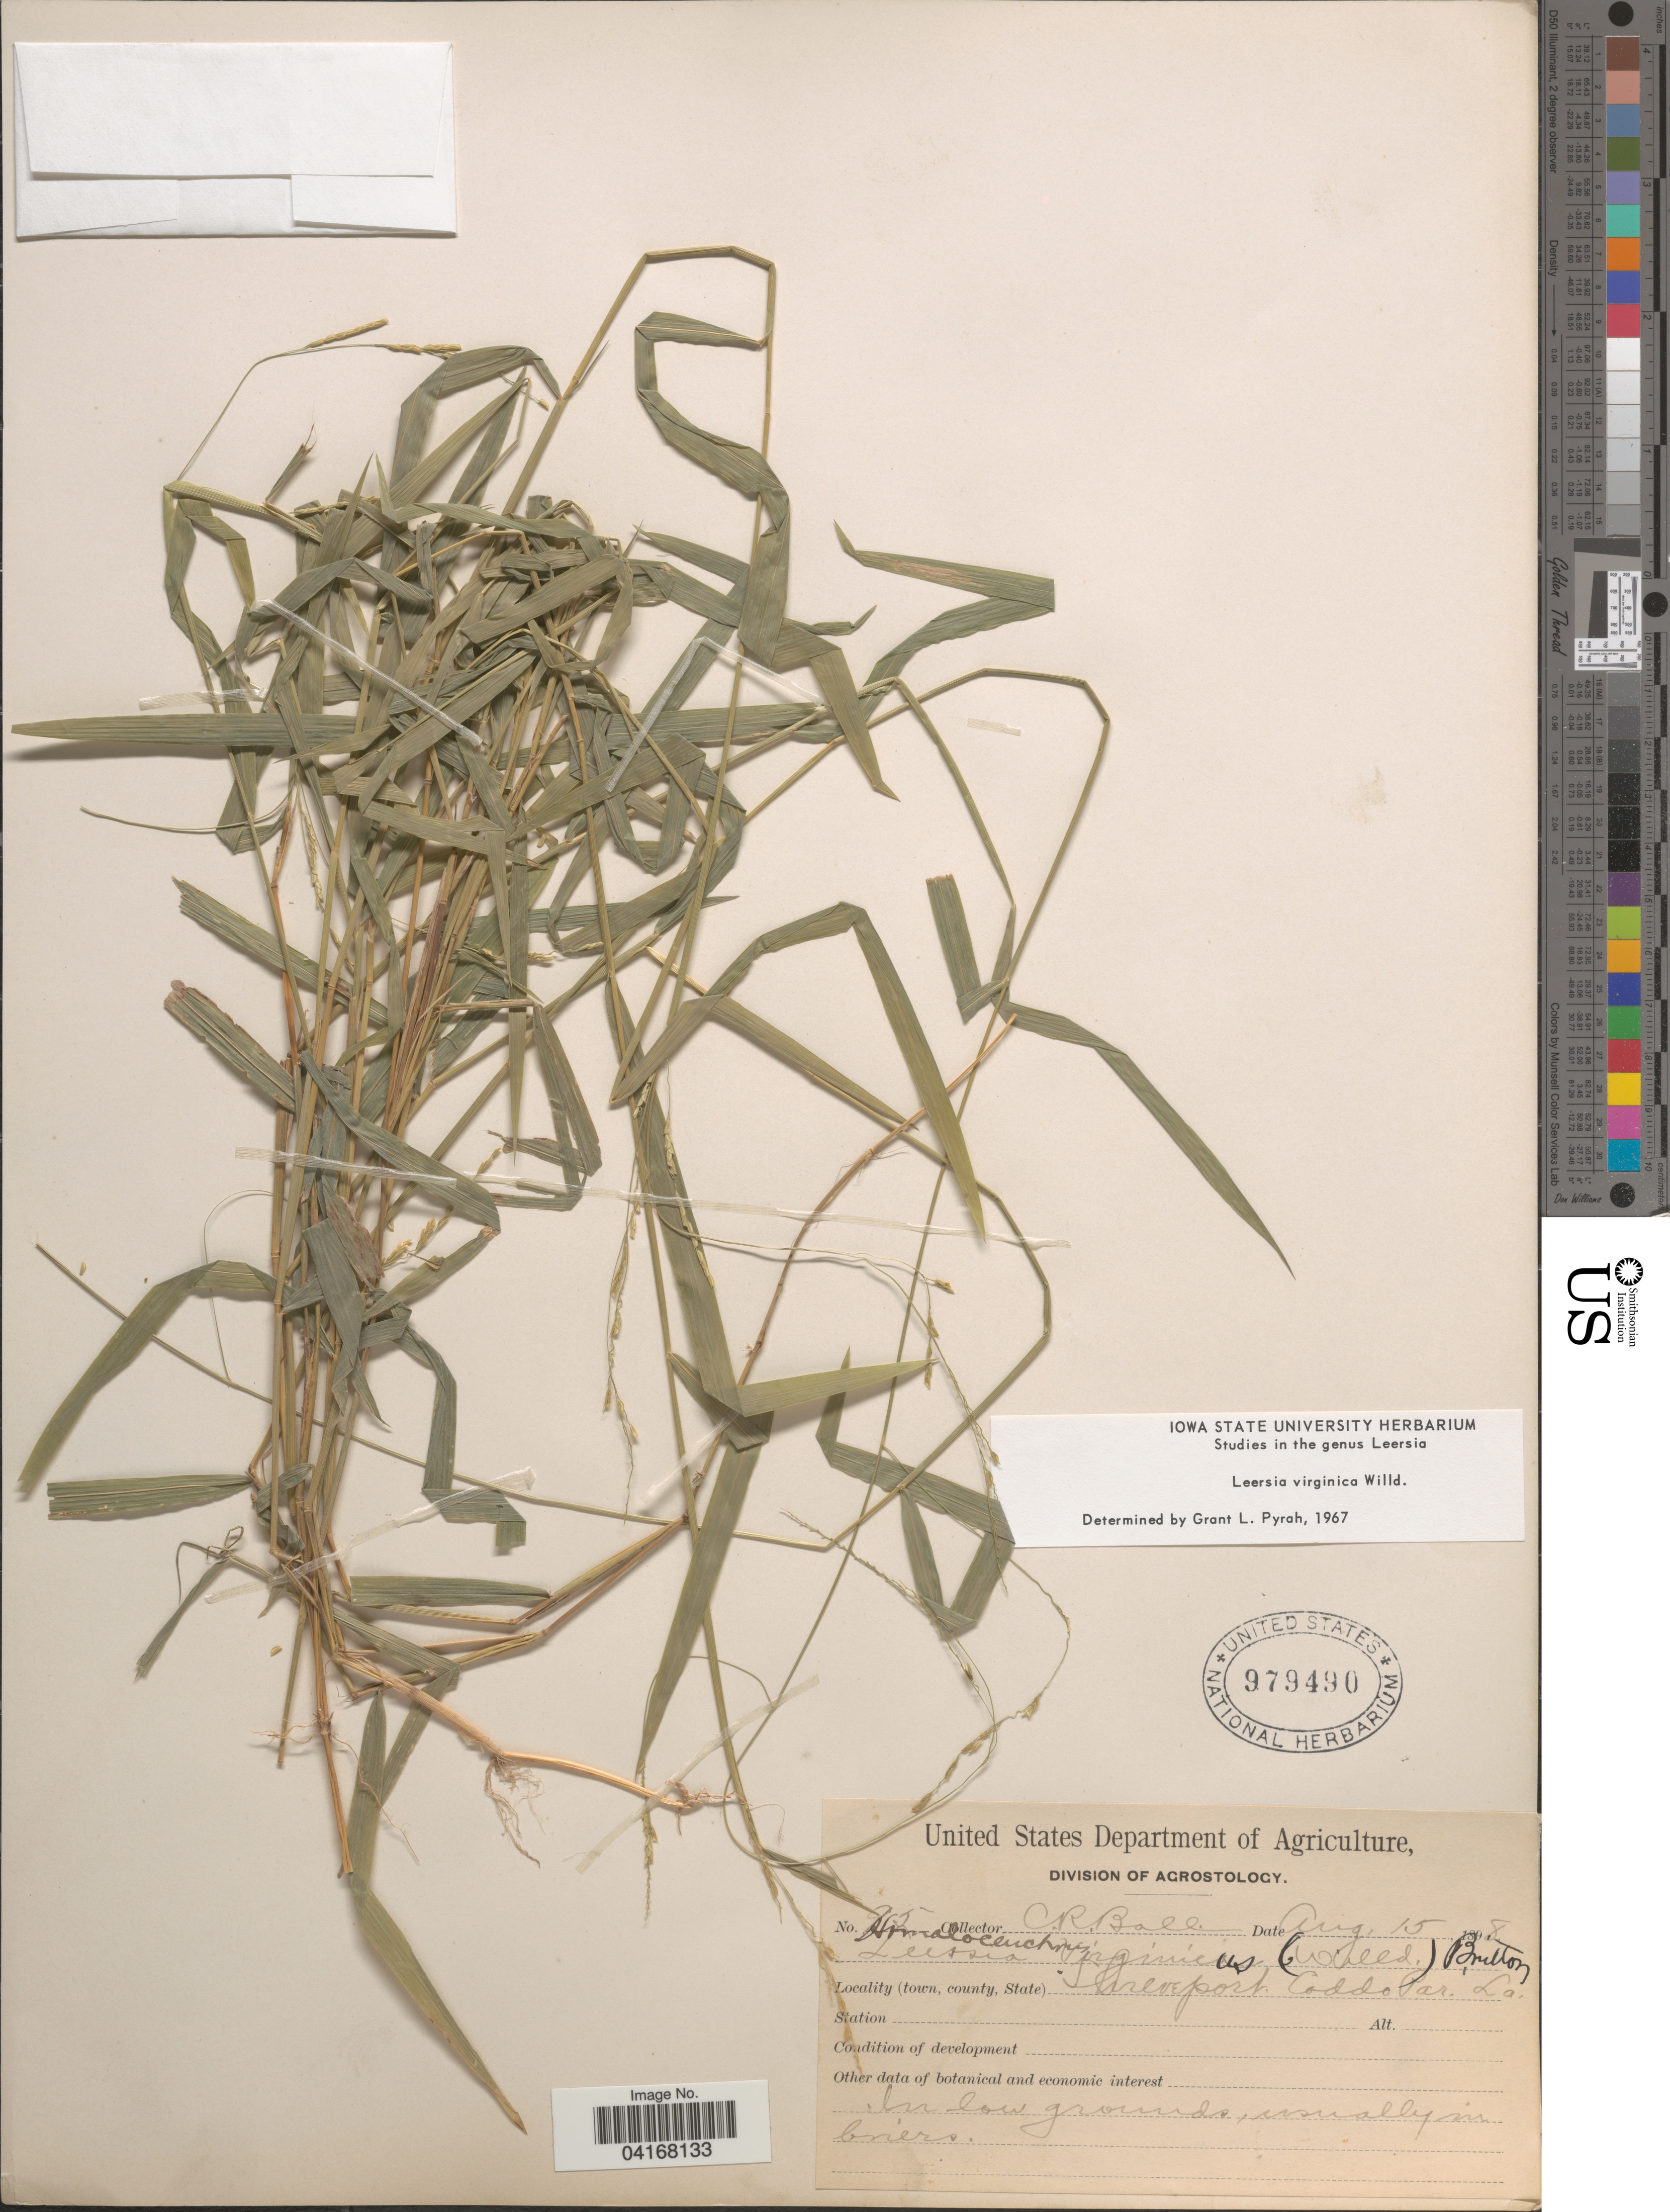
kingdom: Plantae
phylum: Tracheophyta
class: Liliopsida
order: Poales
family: Poaceae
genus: Leersia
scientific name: Leersia virginica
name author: Willd.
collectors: C. R. Ball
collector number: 95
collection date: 1898-08-15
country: United States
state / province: Louisiana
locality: Shreveport Caddo Par.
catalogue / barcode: US 979490